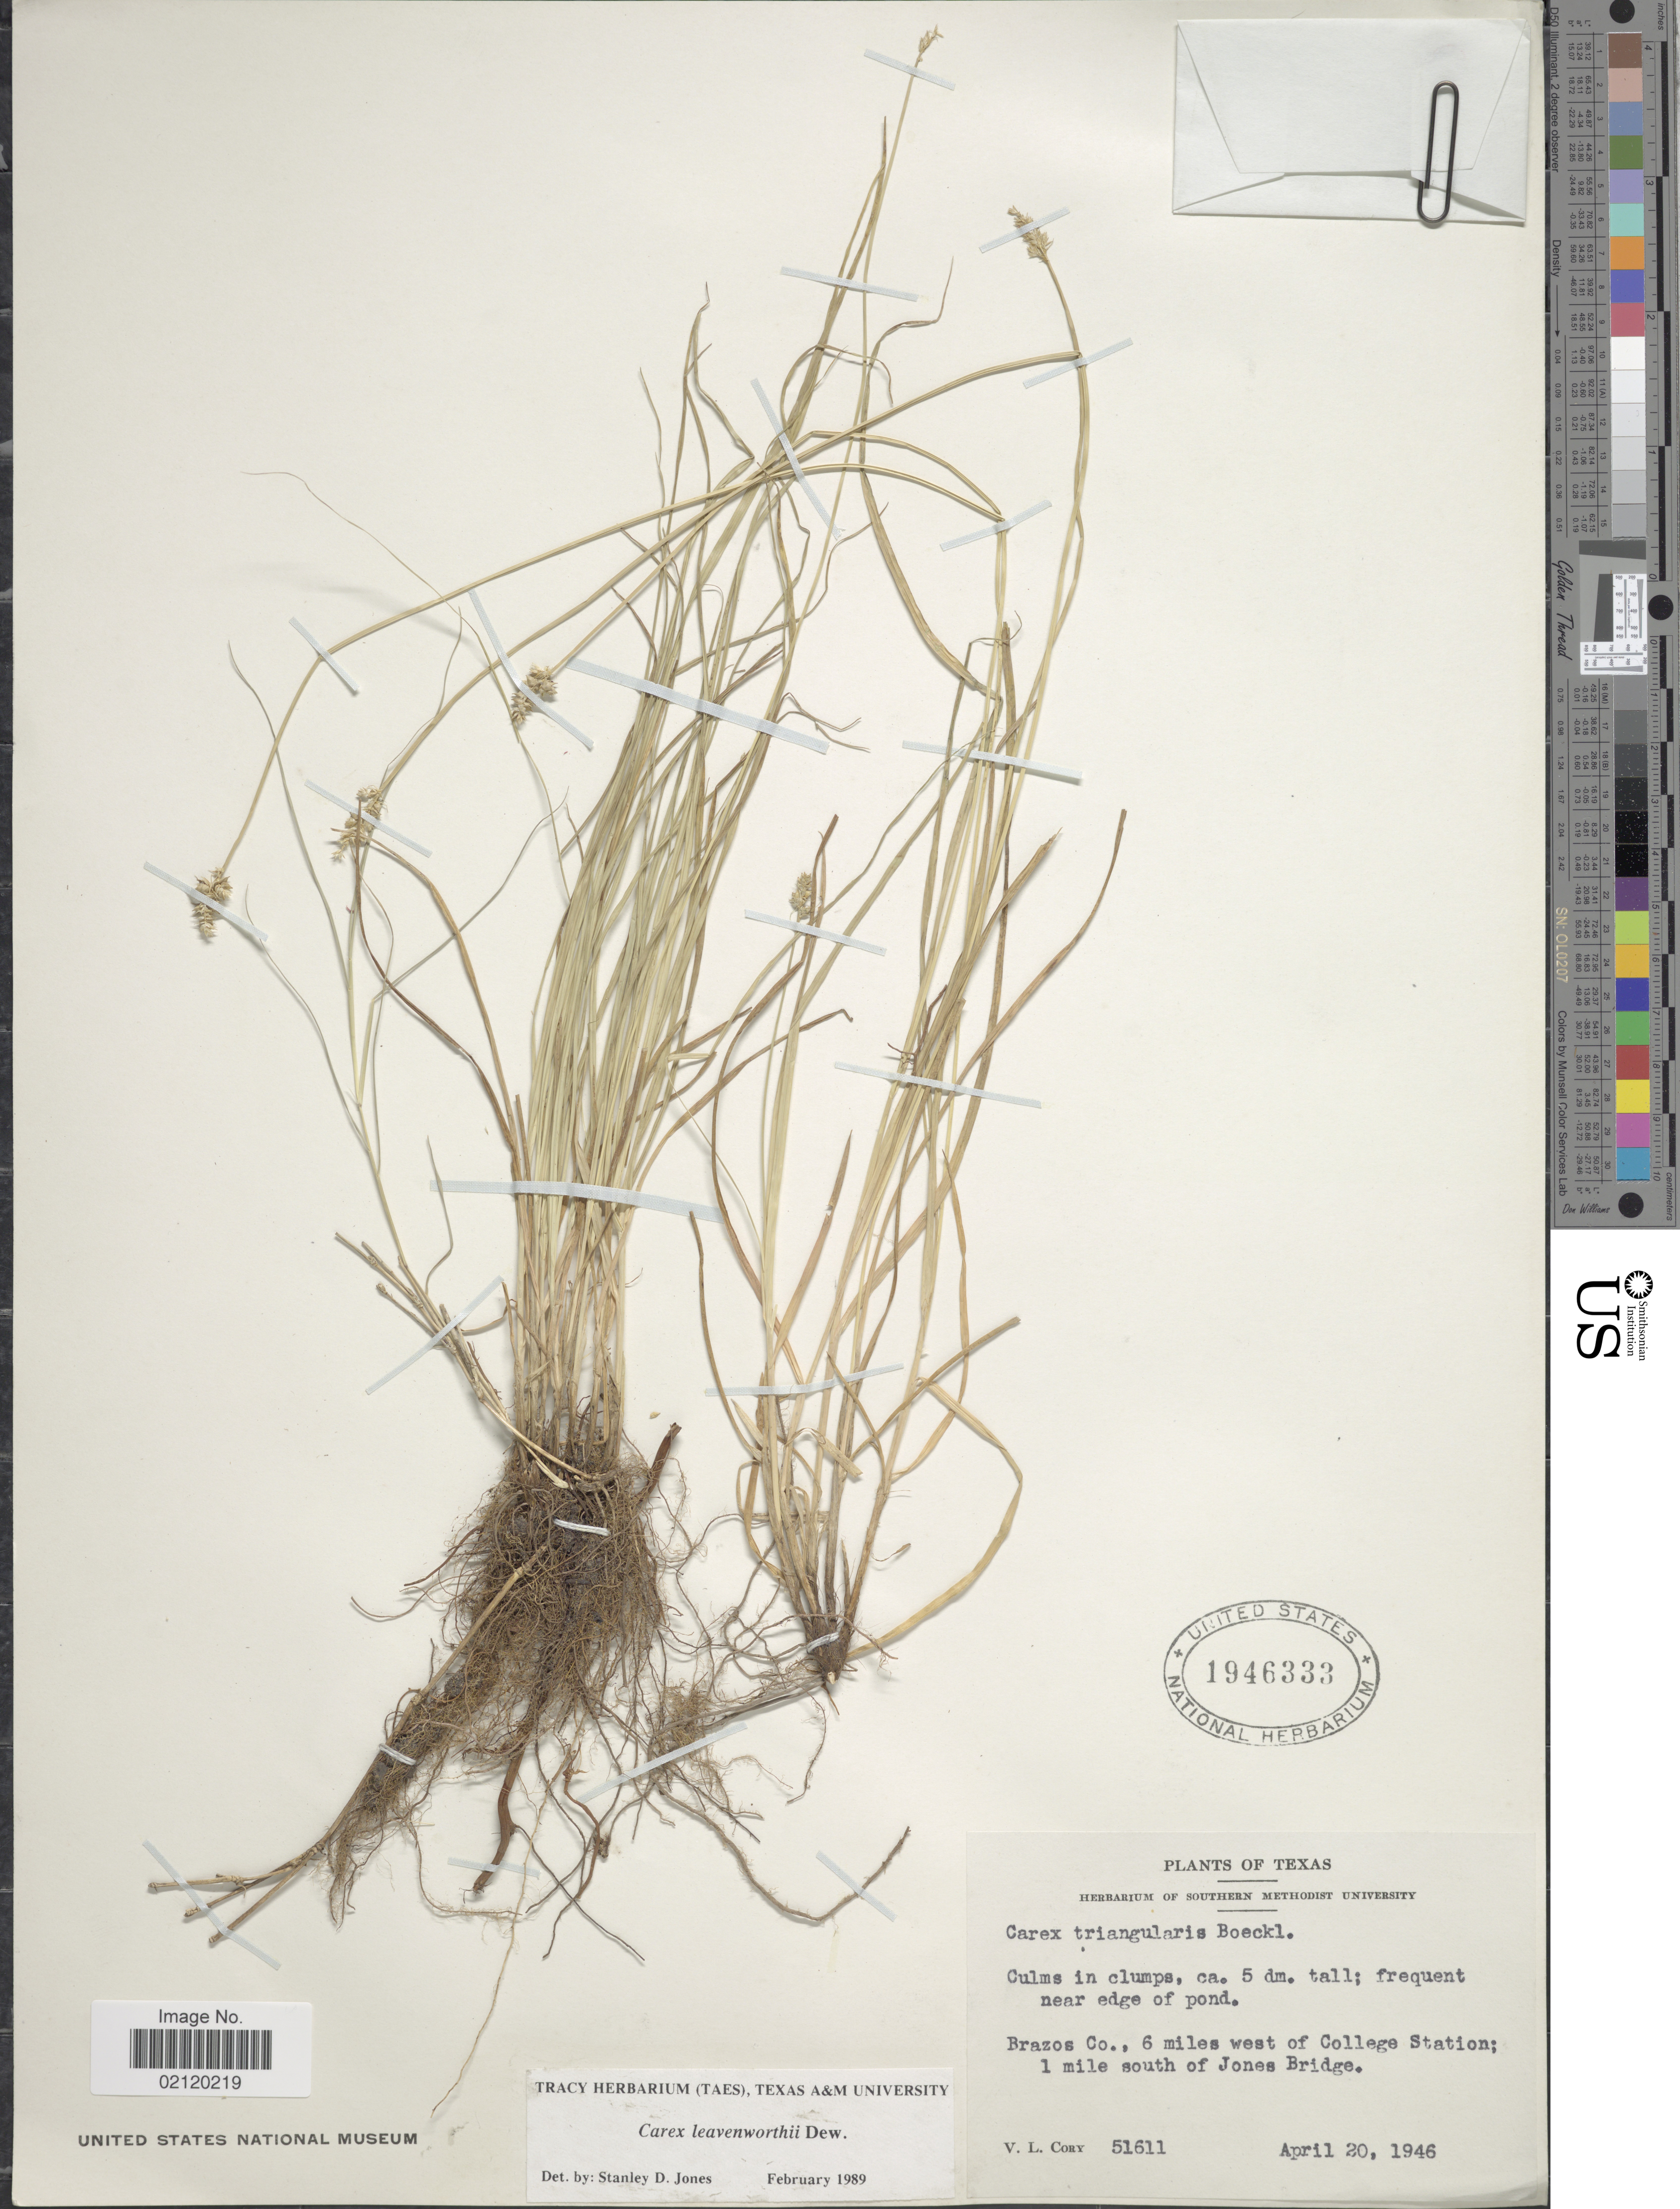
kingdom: Plantae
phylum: Tracheophyta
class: Liliopsida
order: Poales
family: Cyperaceae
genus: Carex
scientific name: Carex leavenworthii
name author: Dewey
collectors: V. Cory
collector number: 51611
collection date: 1946-04-20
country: United States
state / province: Texas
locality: Brazos Co.: 6 miles west of College Station; 1 mile south of Jones Bridge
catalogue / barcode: US 1946333